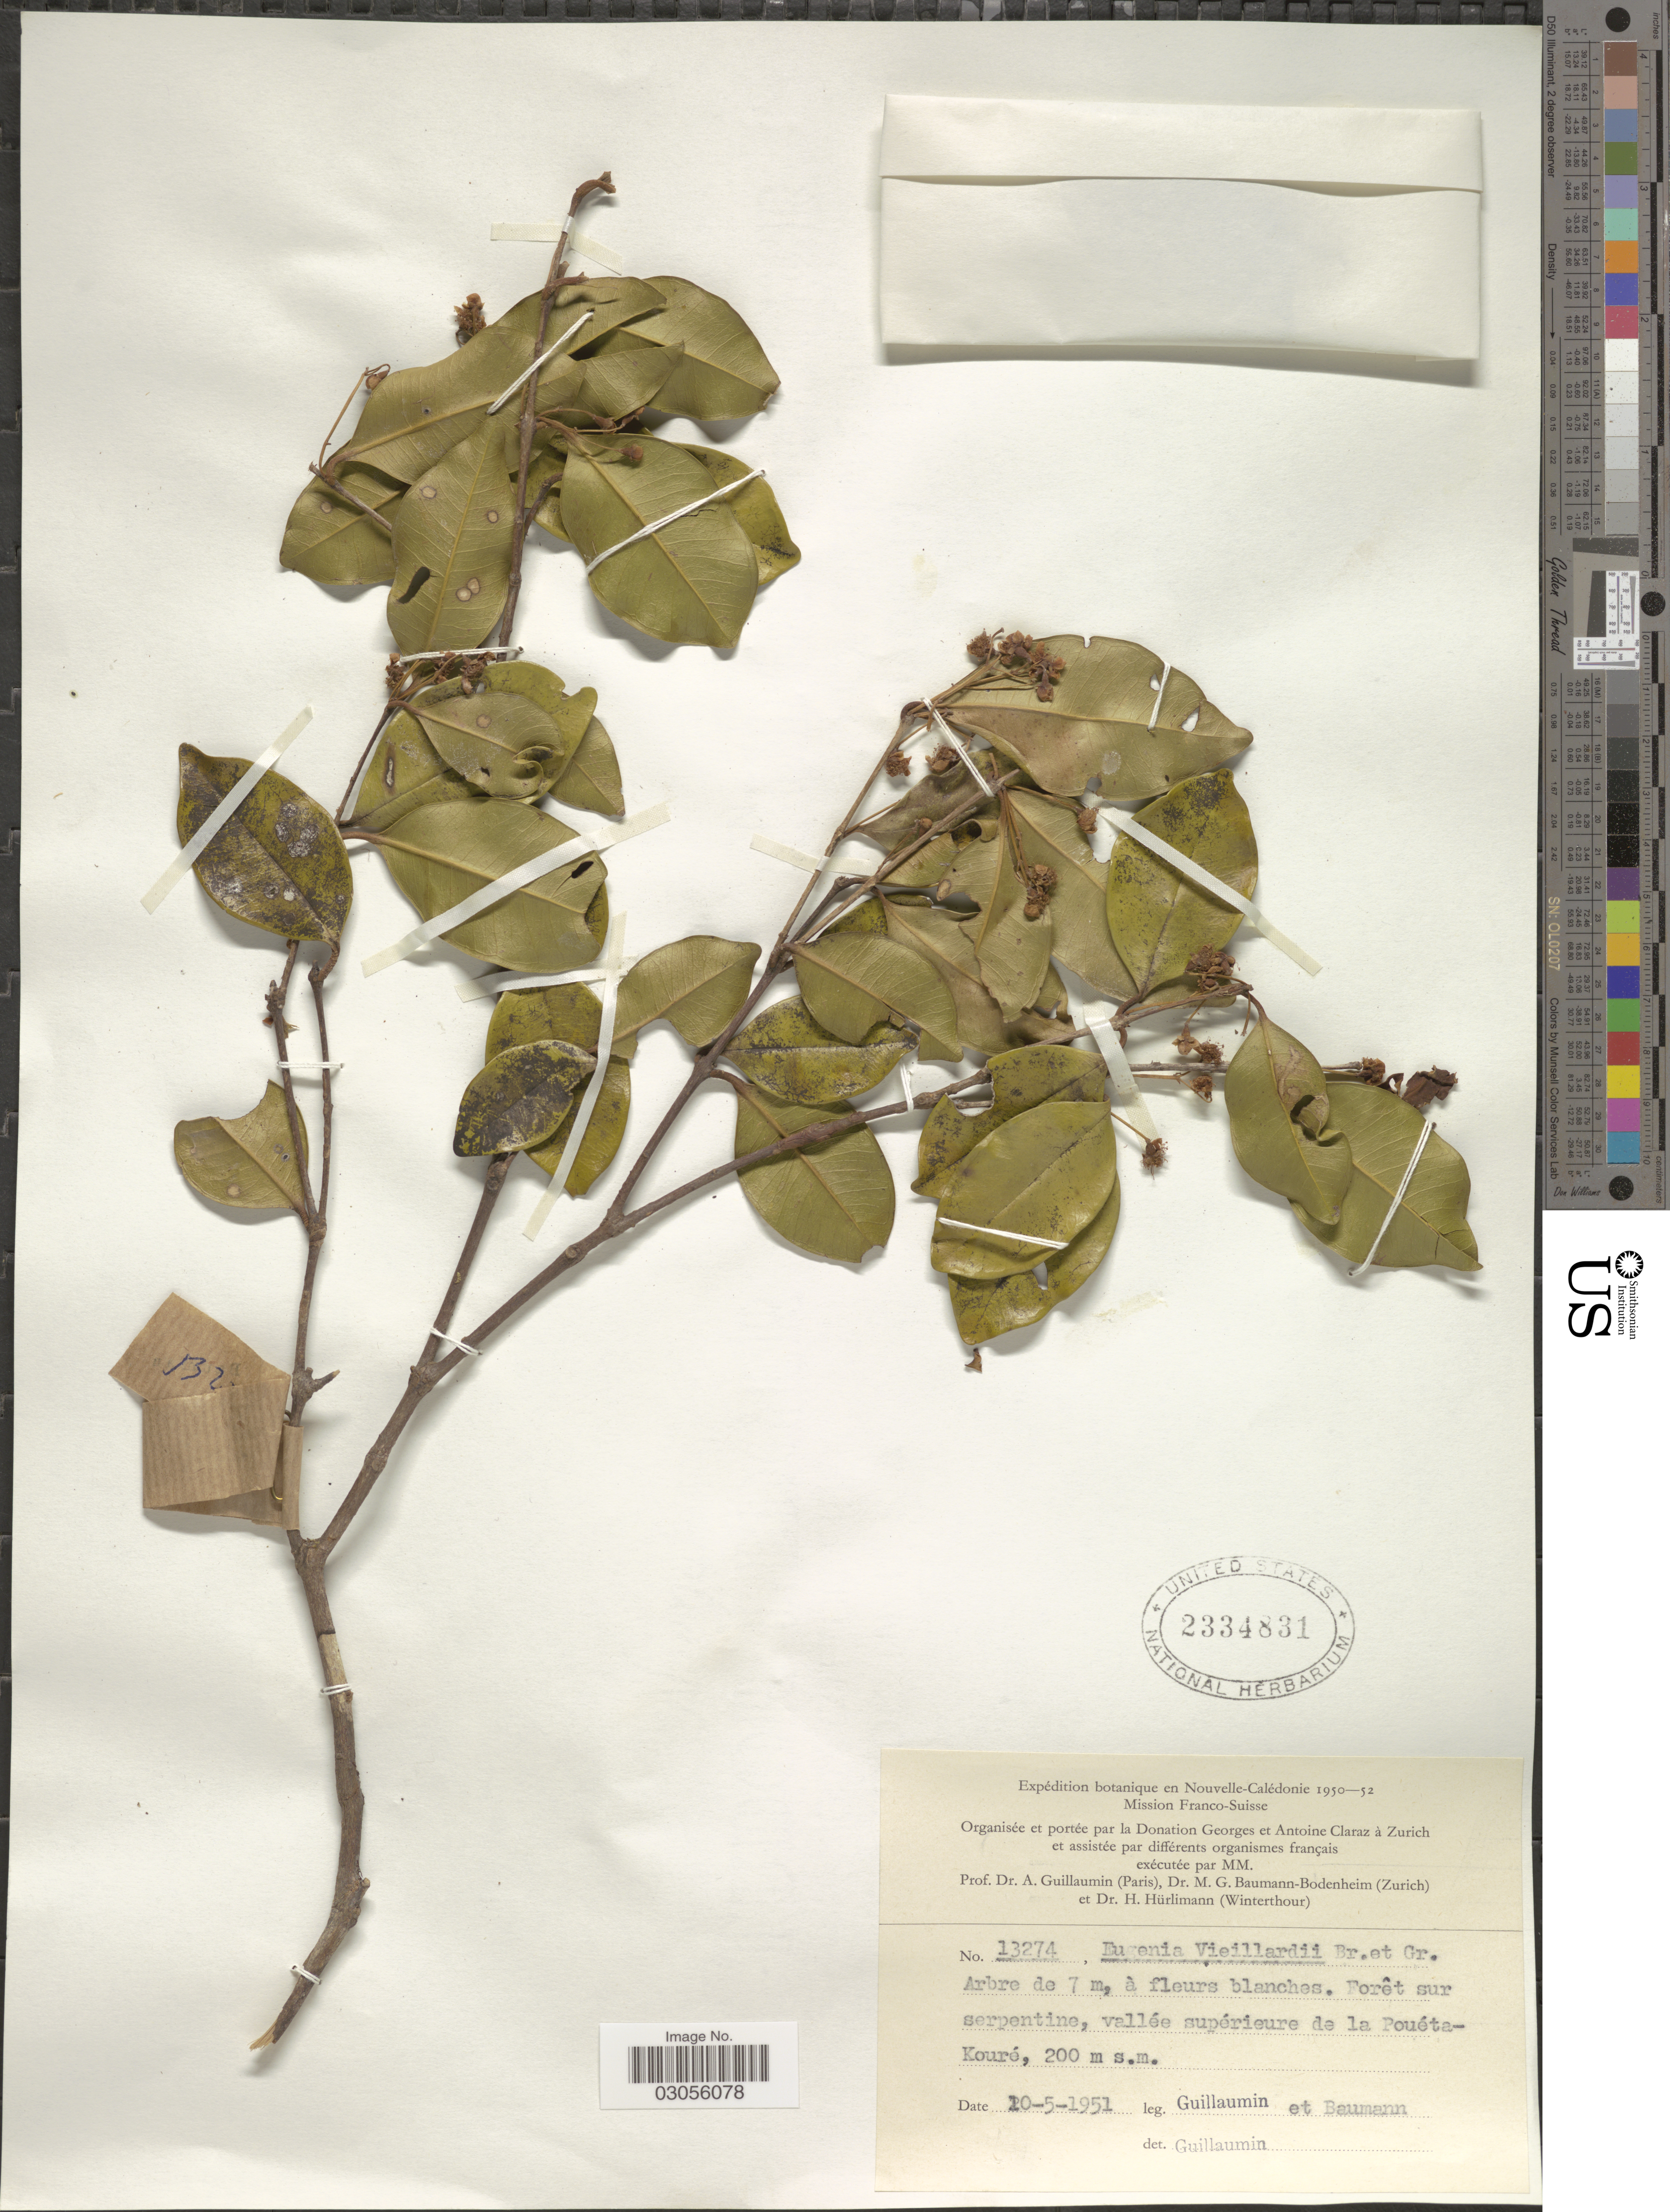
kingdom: Plantae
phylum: Tracheophyta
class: Magnoliopsida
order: Myrtales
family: Myrtaceae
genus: Gossia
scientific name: Gossia vieillardii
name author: (Brongn. & Gris) N. Snow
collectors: A. Guillaumin & M. G. Baumann-Bodenheim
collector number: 13274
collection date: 1951-05-10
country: New Caledonia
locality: Vallée supérieure de la Pouéta-Kouré.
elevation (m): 200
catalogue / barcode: US 2334831